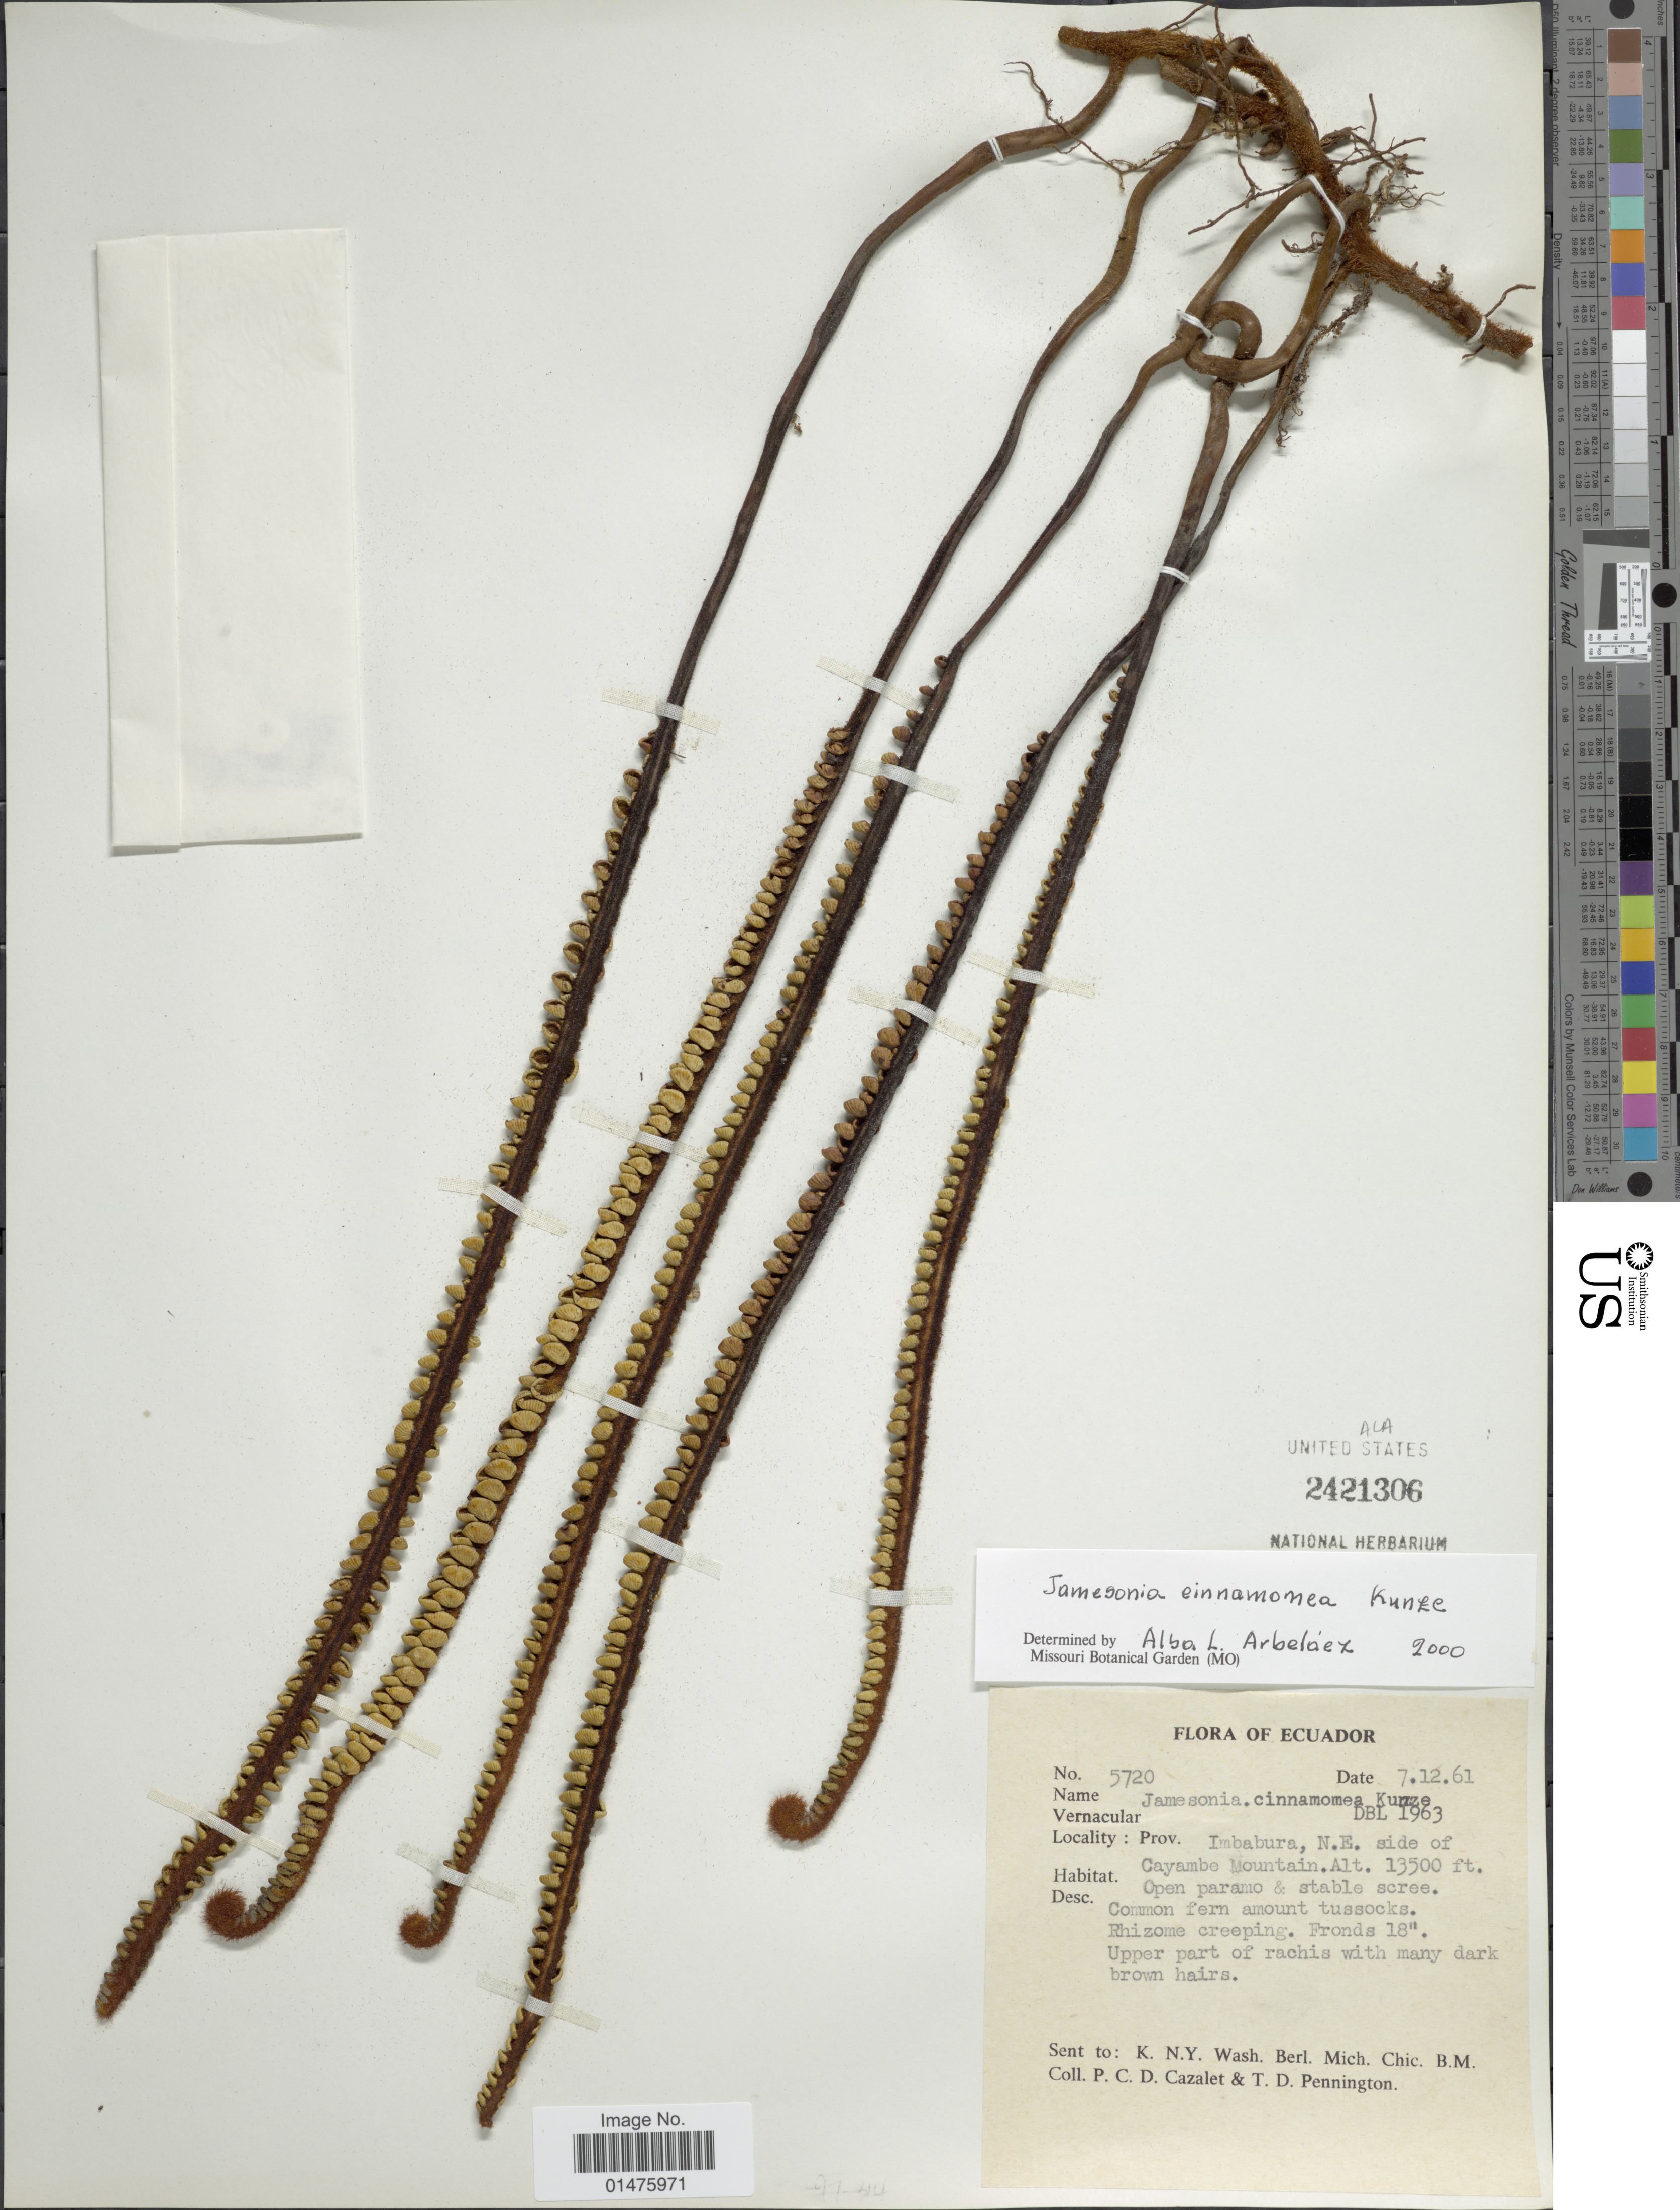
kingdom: Plantae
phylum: Tracheophyta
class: Polypodiopsida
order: Polypodiales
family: Pteridaceae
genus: Jamesonia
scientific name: Jamesonia cinnamomea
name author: Kunze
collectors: P. C. D. Cazalet & T. D. Pennington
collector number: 5720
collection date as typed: Transcribed d/m/y: 7/12/61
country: Ecuador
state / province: Imbabura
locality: N.E. side of Cayambo Mountain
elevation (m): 4115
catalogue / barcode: US 2421306